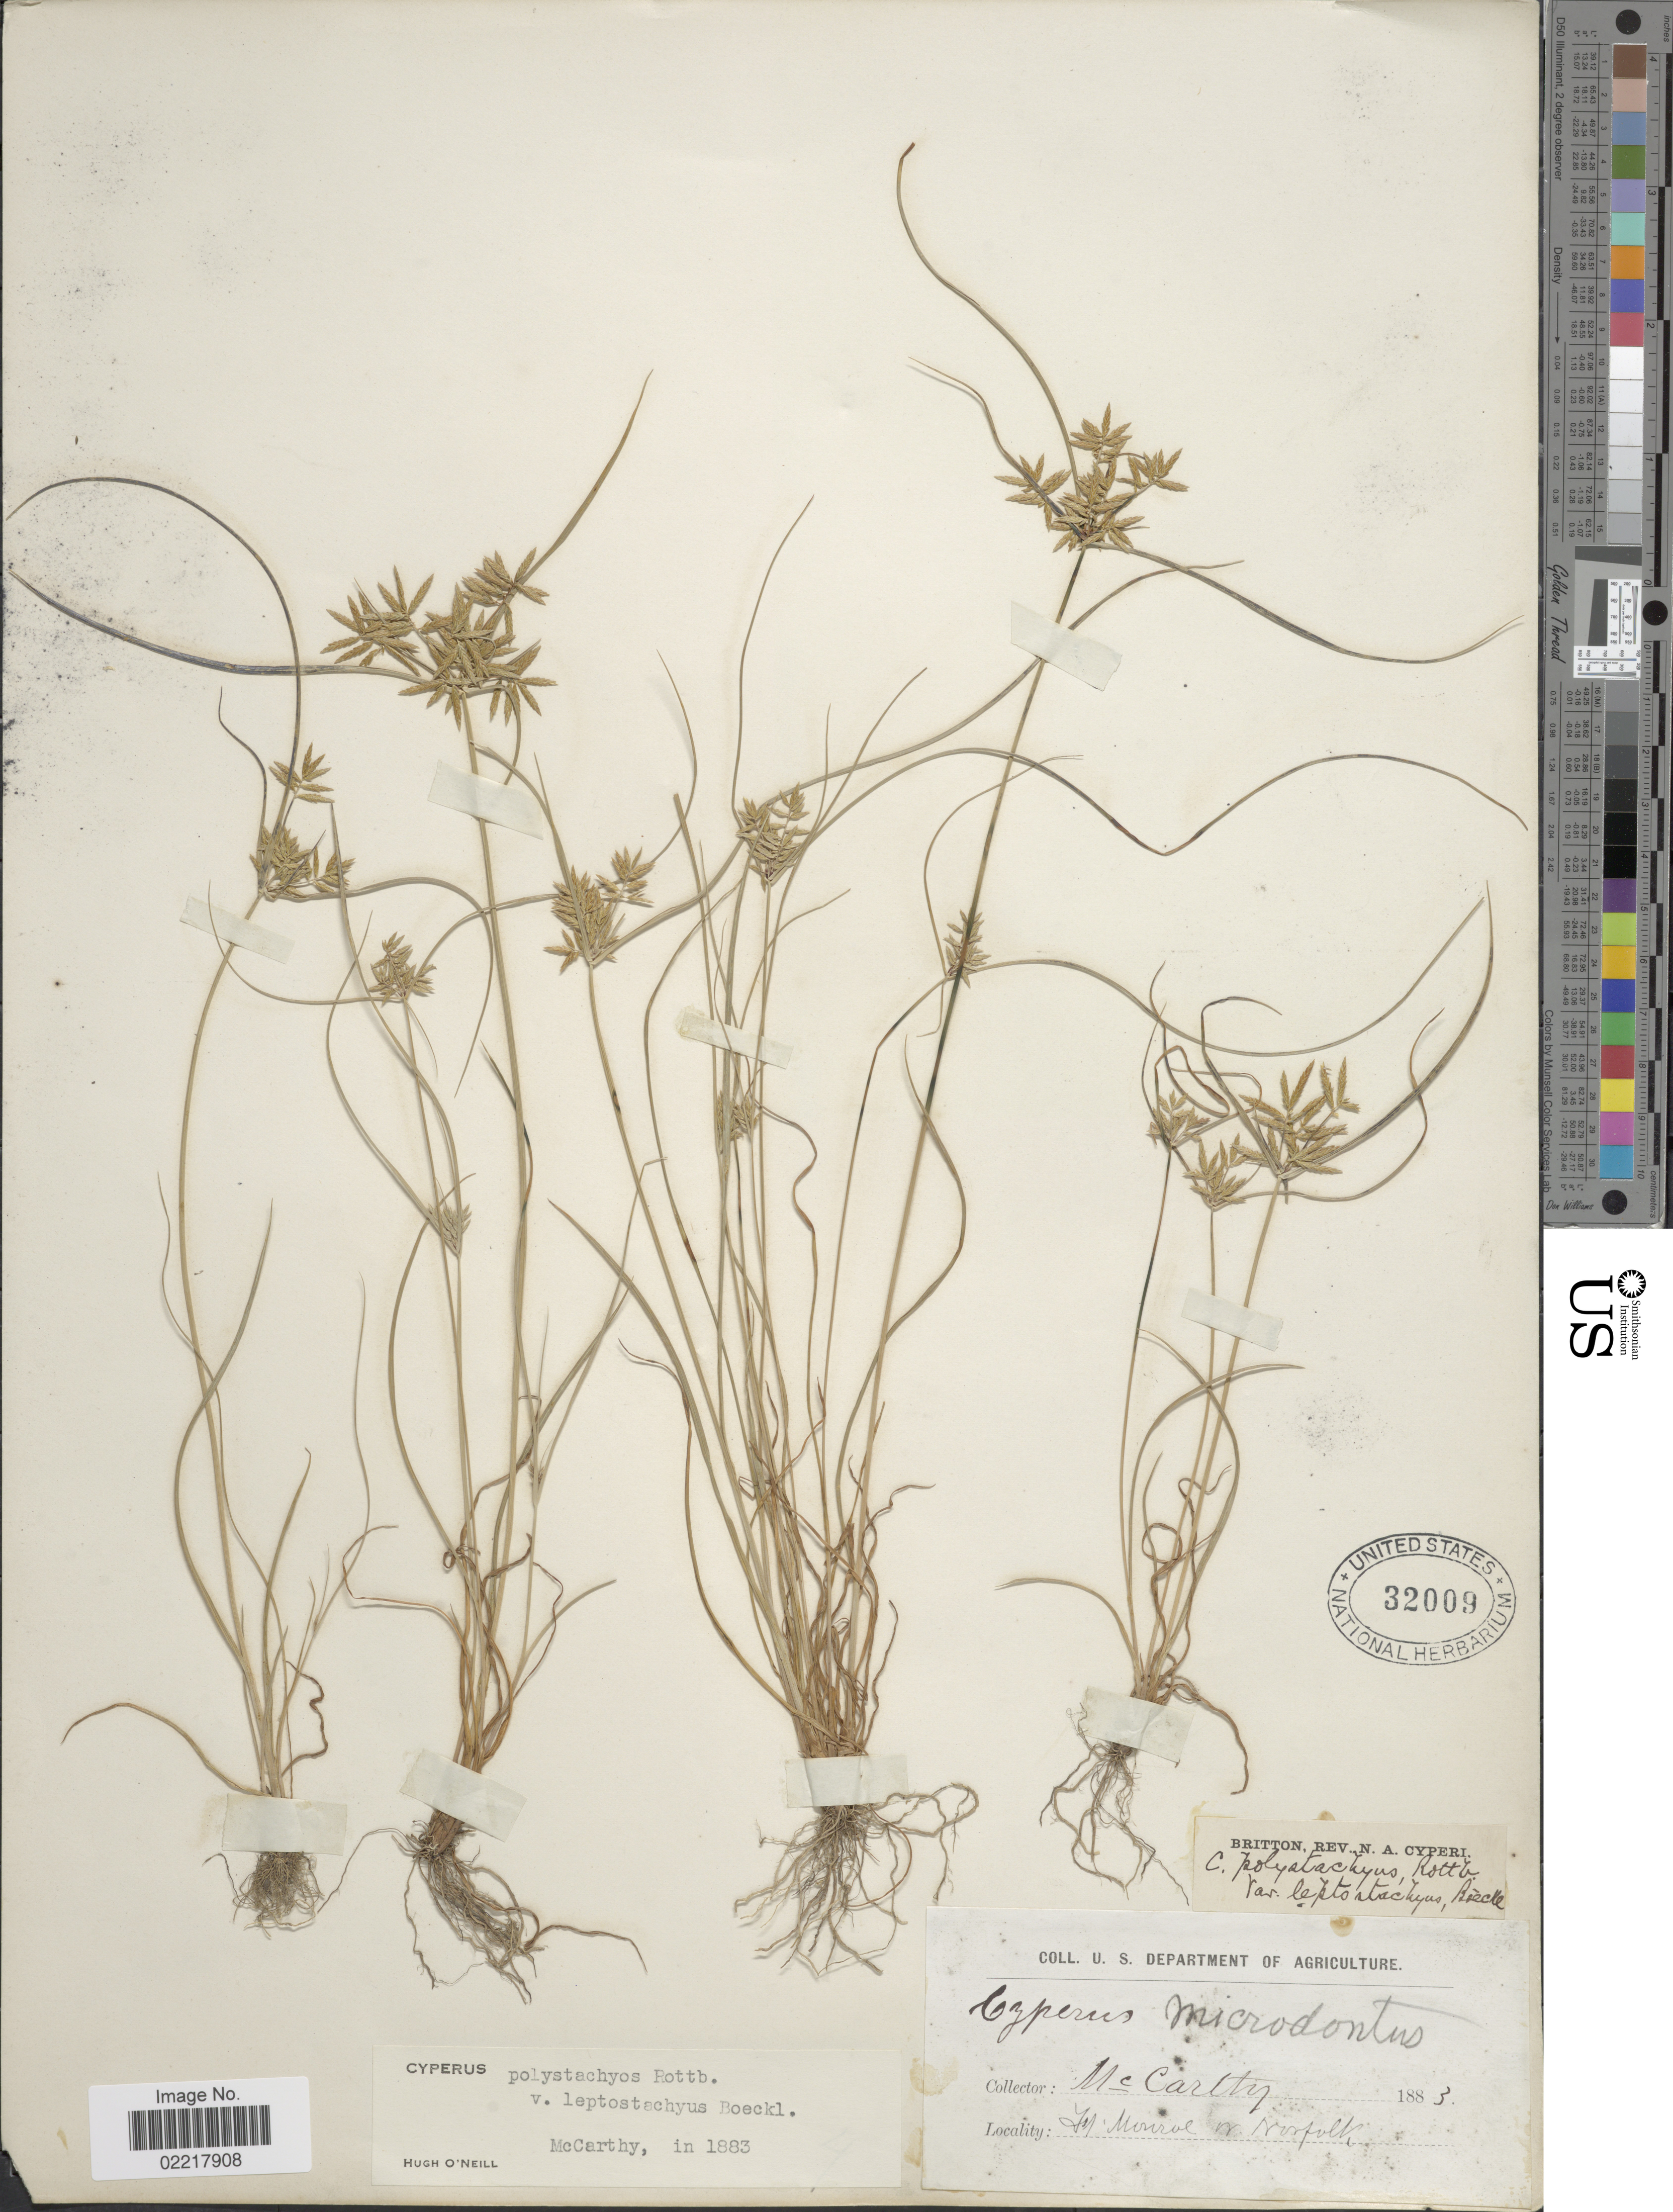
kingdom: Plantae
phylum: Tracheophyta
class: Liliopsida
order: Poales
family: Cyperaceae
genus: Cyperus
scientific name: Cyperus polystachyos var. texensis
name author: (Torr.) Fernald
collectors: -- McCarthy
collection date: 1883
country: United States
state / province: Virginia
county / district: City of Hampton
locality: Ft. Monroe nr. Norfolk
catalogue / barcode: US 32009